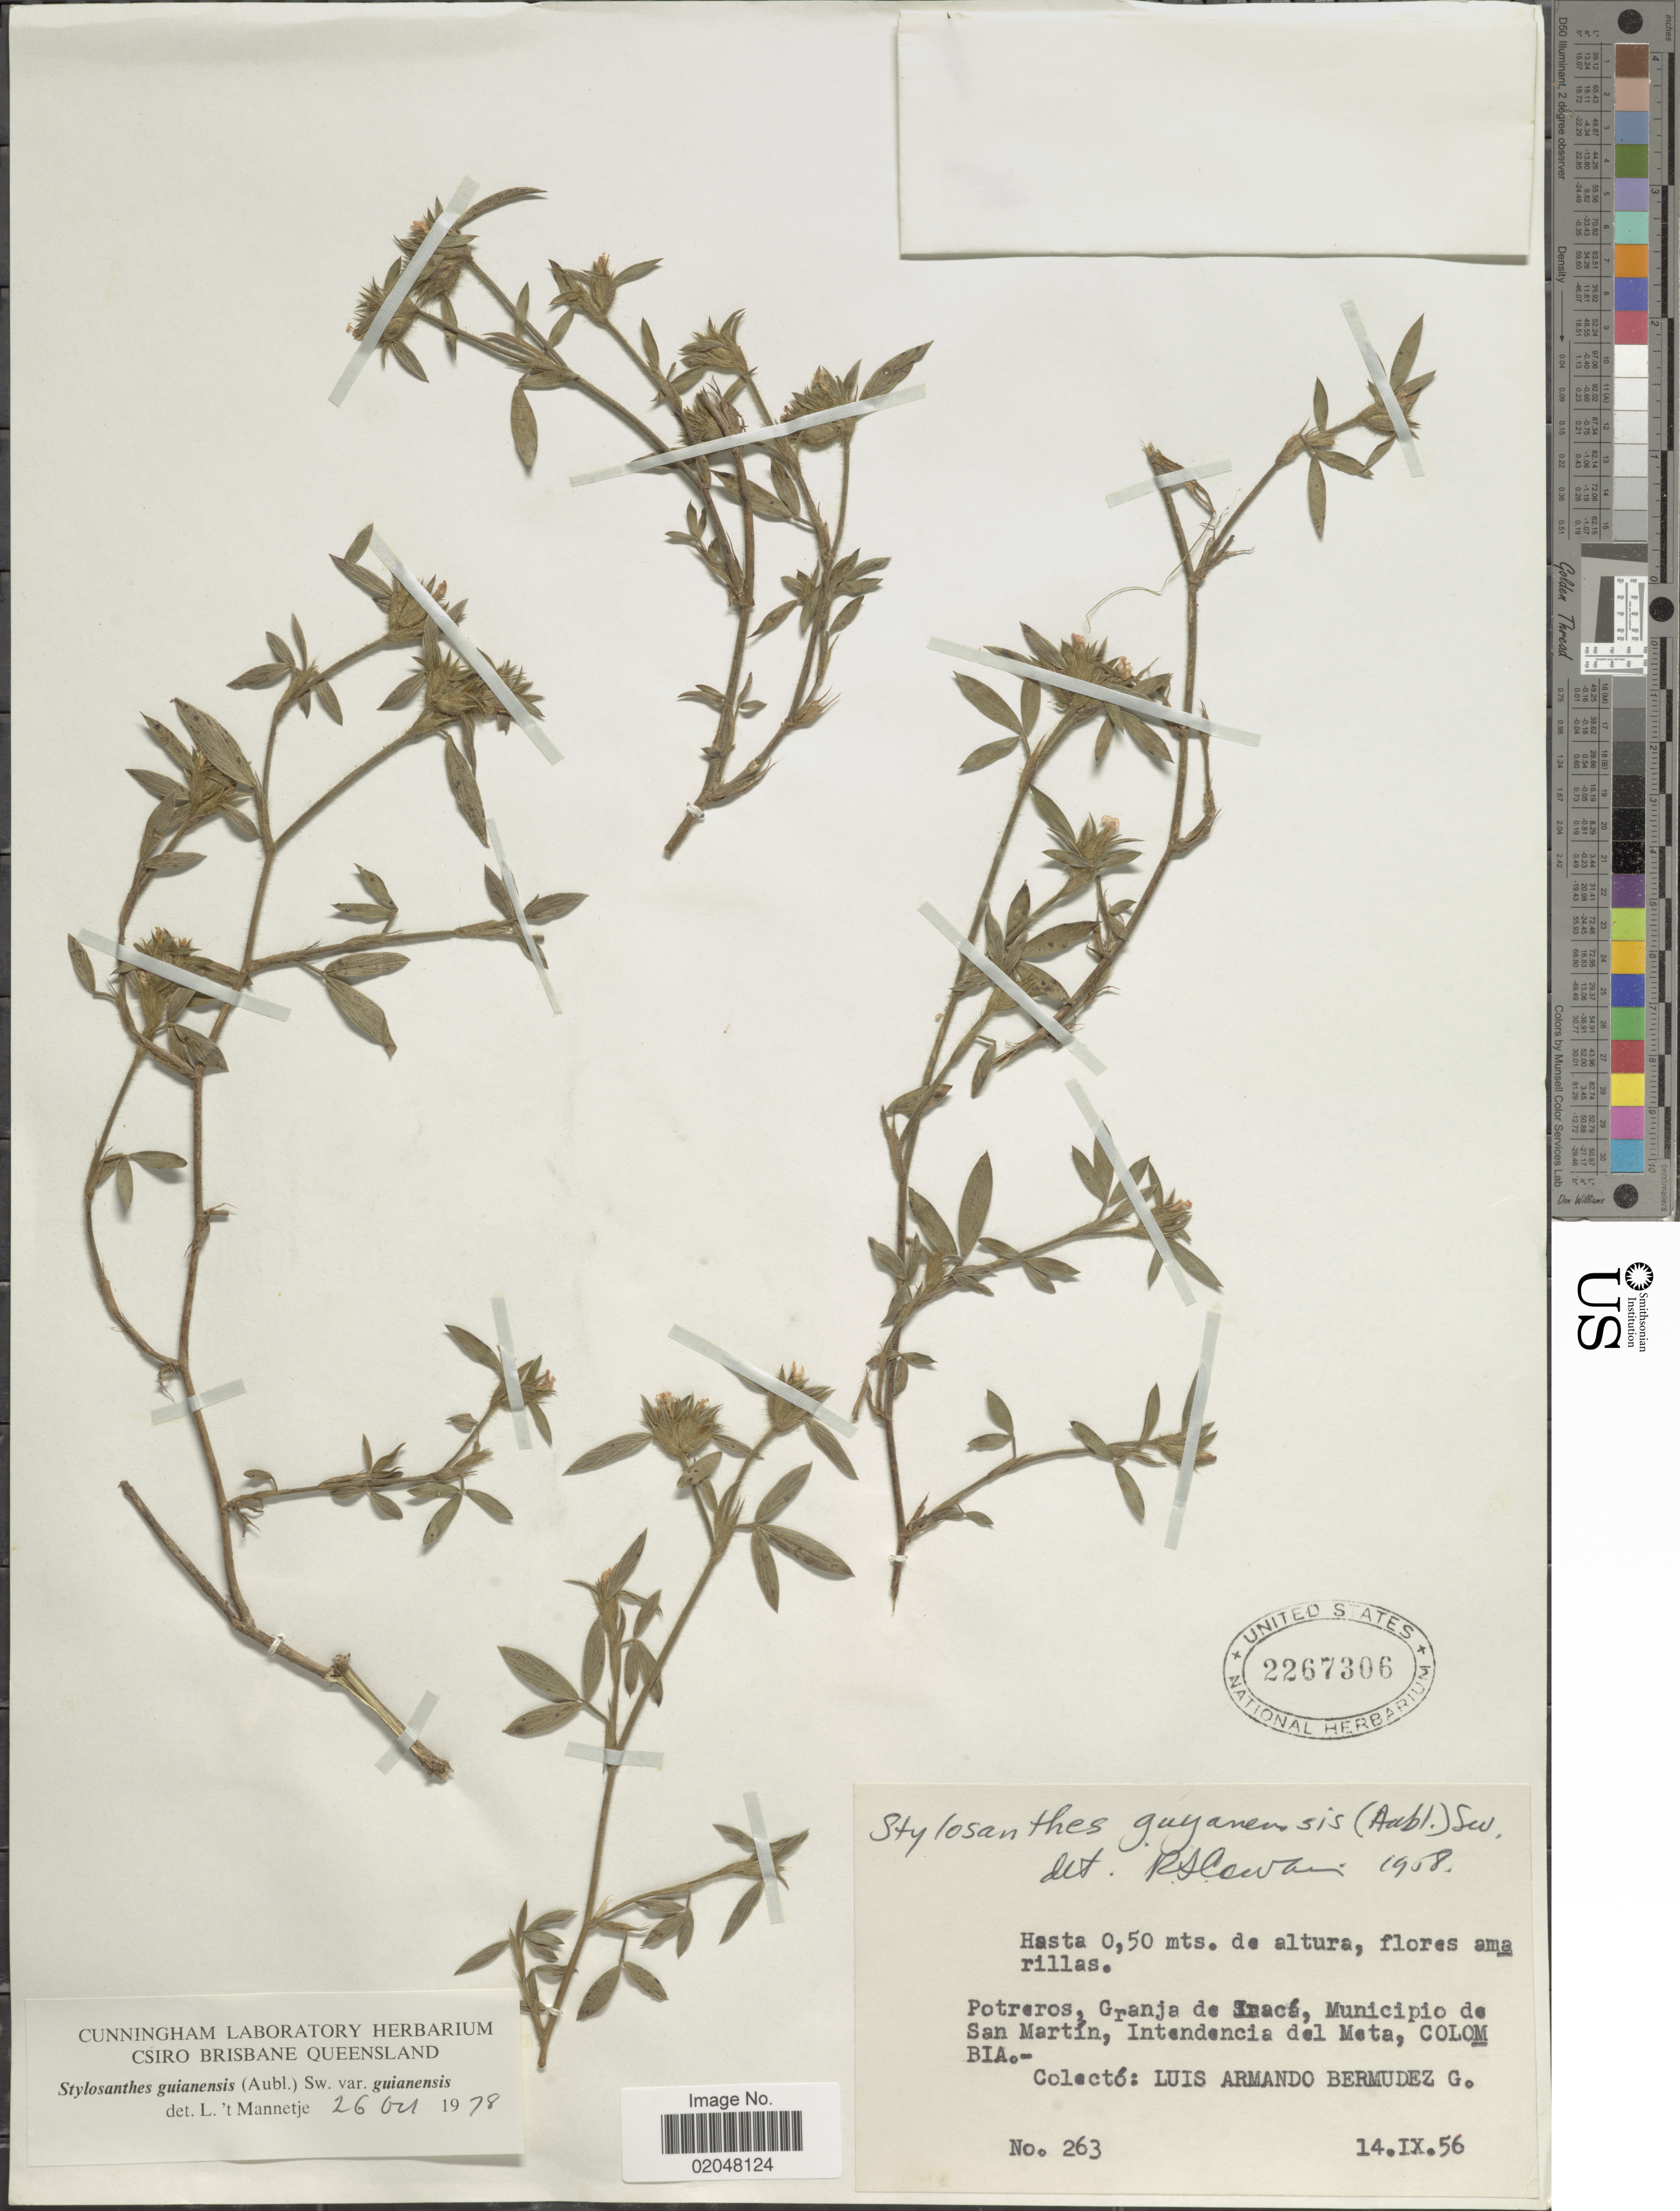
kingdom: Plantae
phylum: Tracheophyta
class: Magnoliopsida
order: Fabales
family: Fabaceae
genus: Stylosanthes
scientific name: Stylosanthes guianensis var. guianensis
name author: (Aubl.) Sw.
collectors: L. Bermudez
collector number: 263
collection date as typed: Transcribed d/m/y: 14/9/56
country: Colombia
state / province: Meta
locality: Potreros, Granja de Inaca, Municipio San Martin, Intendencia del Meta, Colombia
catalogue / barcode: US 2267306